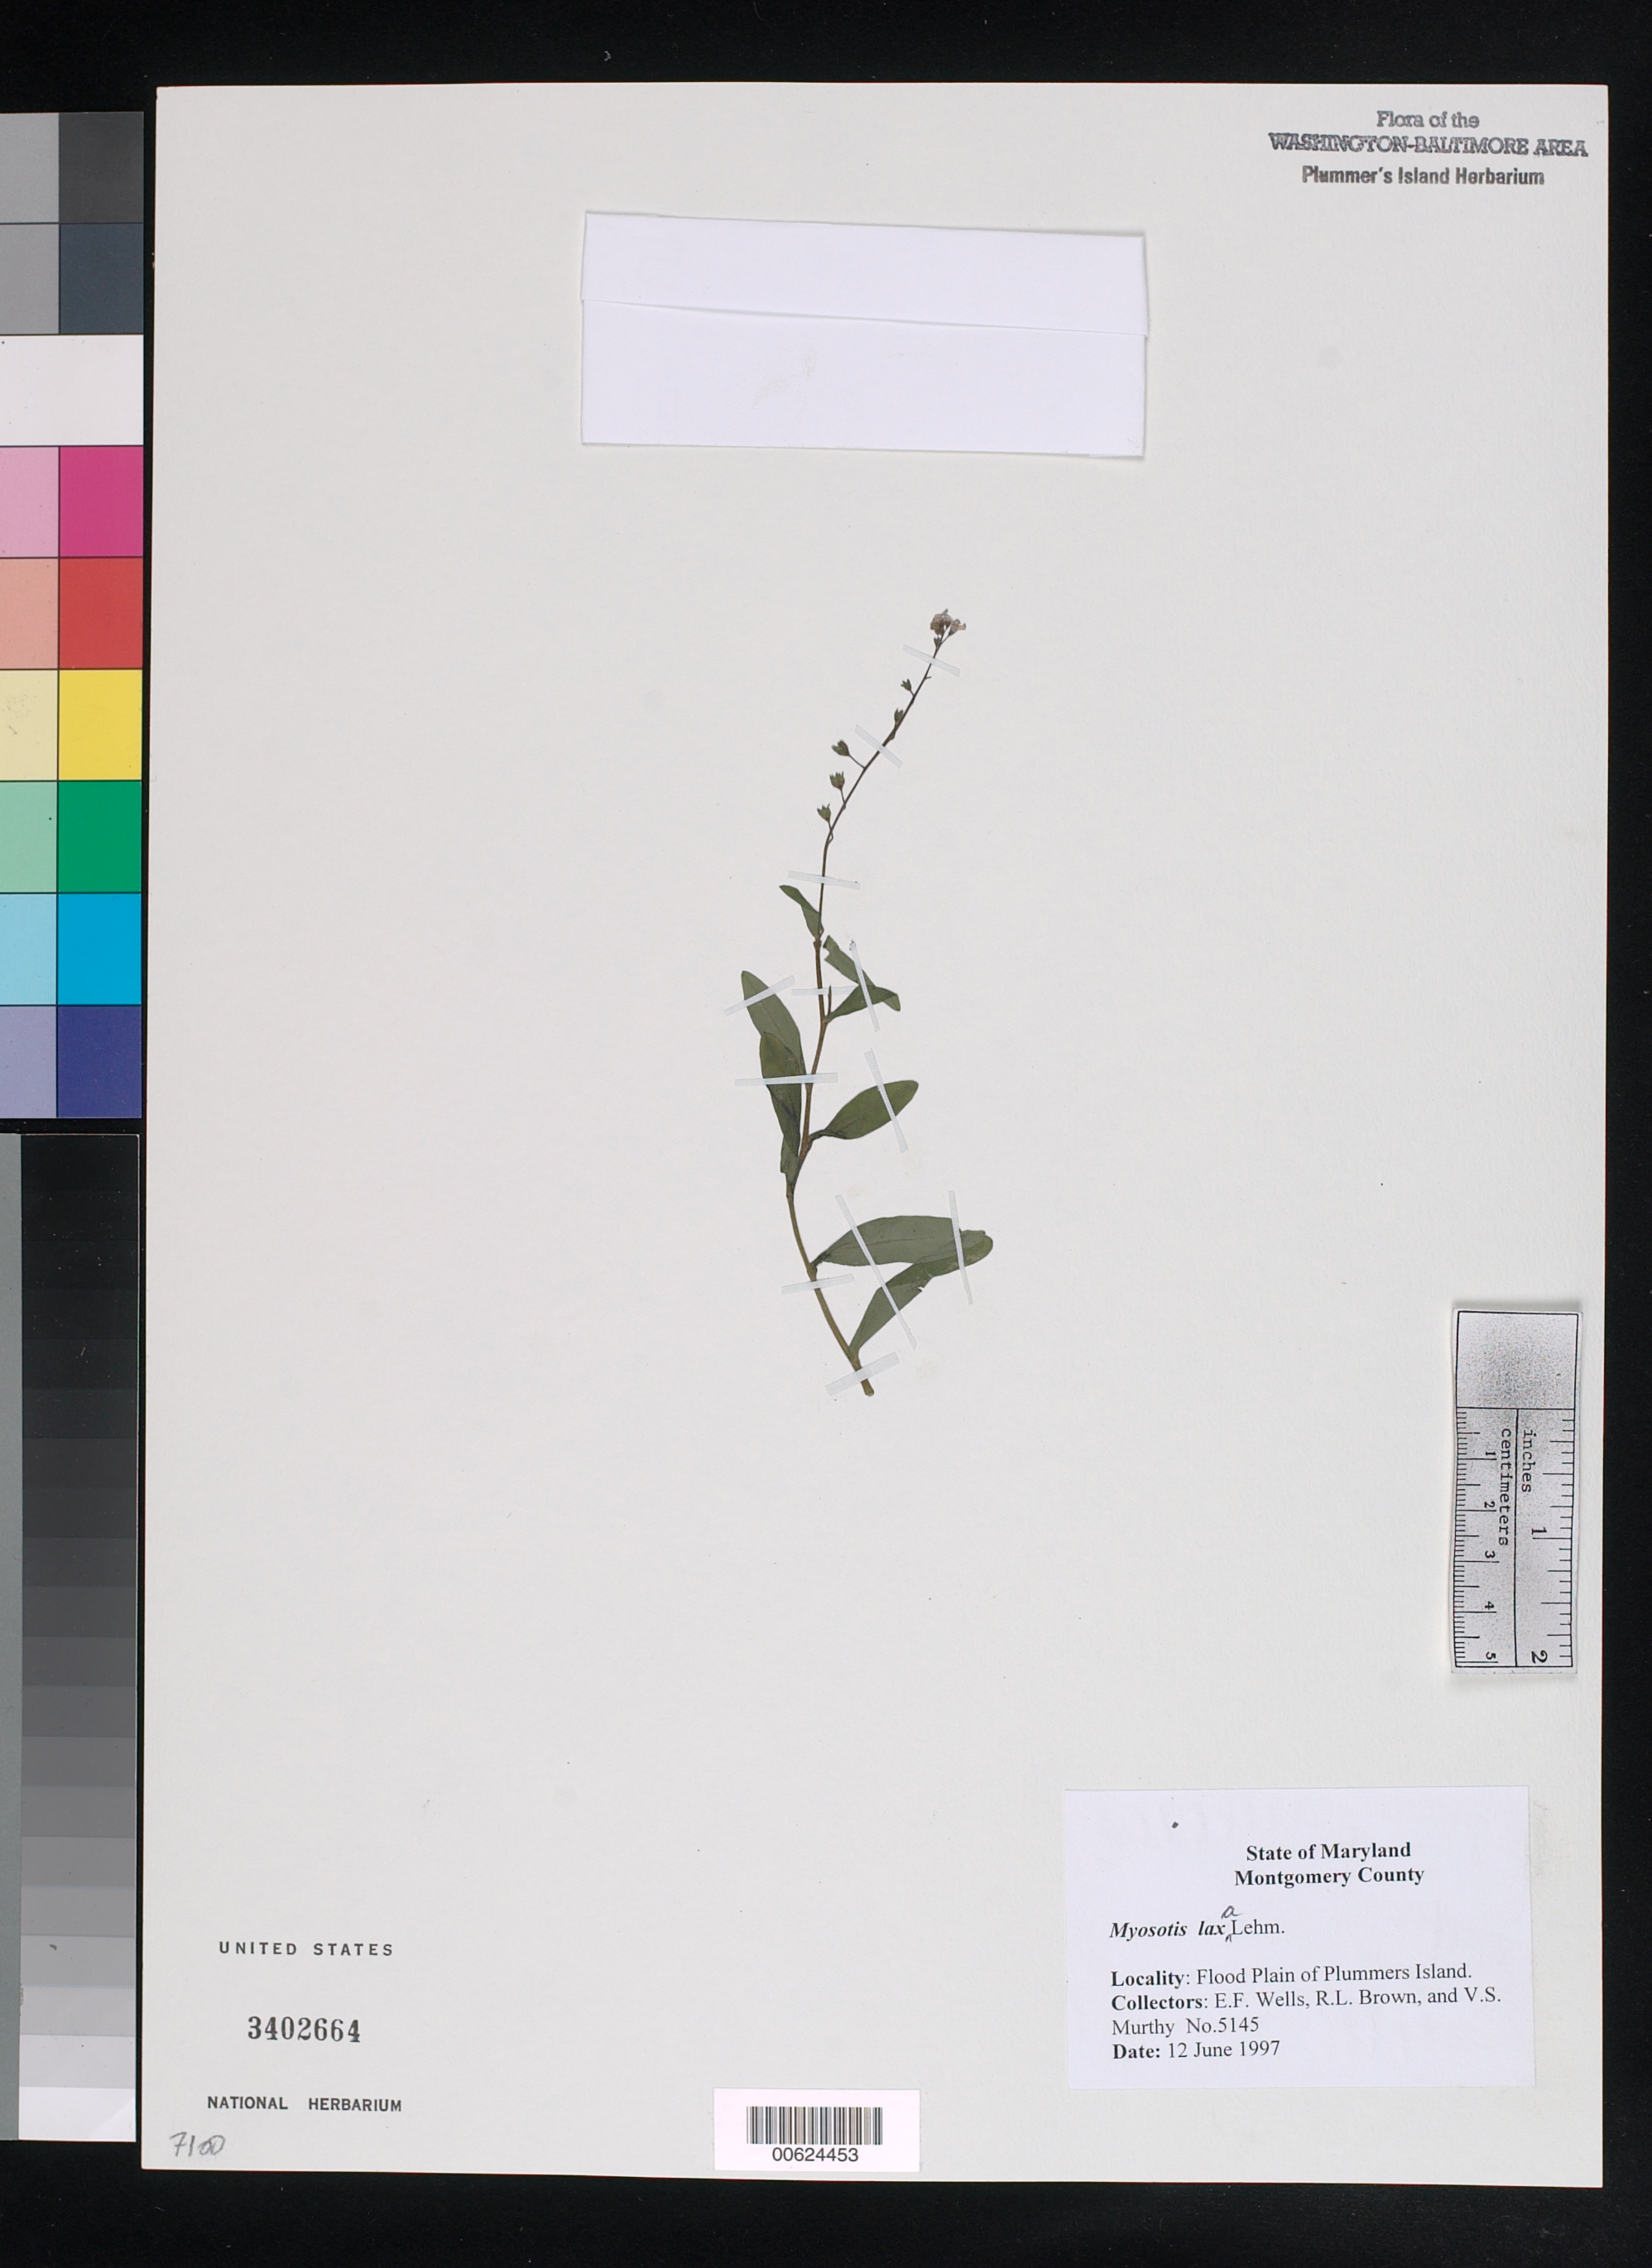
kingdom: Plantae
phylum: Tracheophyta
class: Magnoliopsida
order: Boraginales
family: Boraginaceae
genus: Myosotis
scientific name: Myosotis laxa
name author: F. Lehm.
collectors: E. F. Wells, R. L. Brown & V. S. Murthy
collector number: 5145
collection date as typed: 12 Jun 1997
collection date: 1997-06-12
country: United States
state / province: Maryland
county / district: Montgomery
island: Plummers Island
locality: Flood plain of Plummers Island Plummers Island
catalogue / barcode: US 3402664